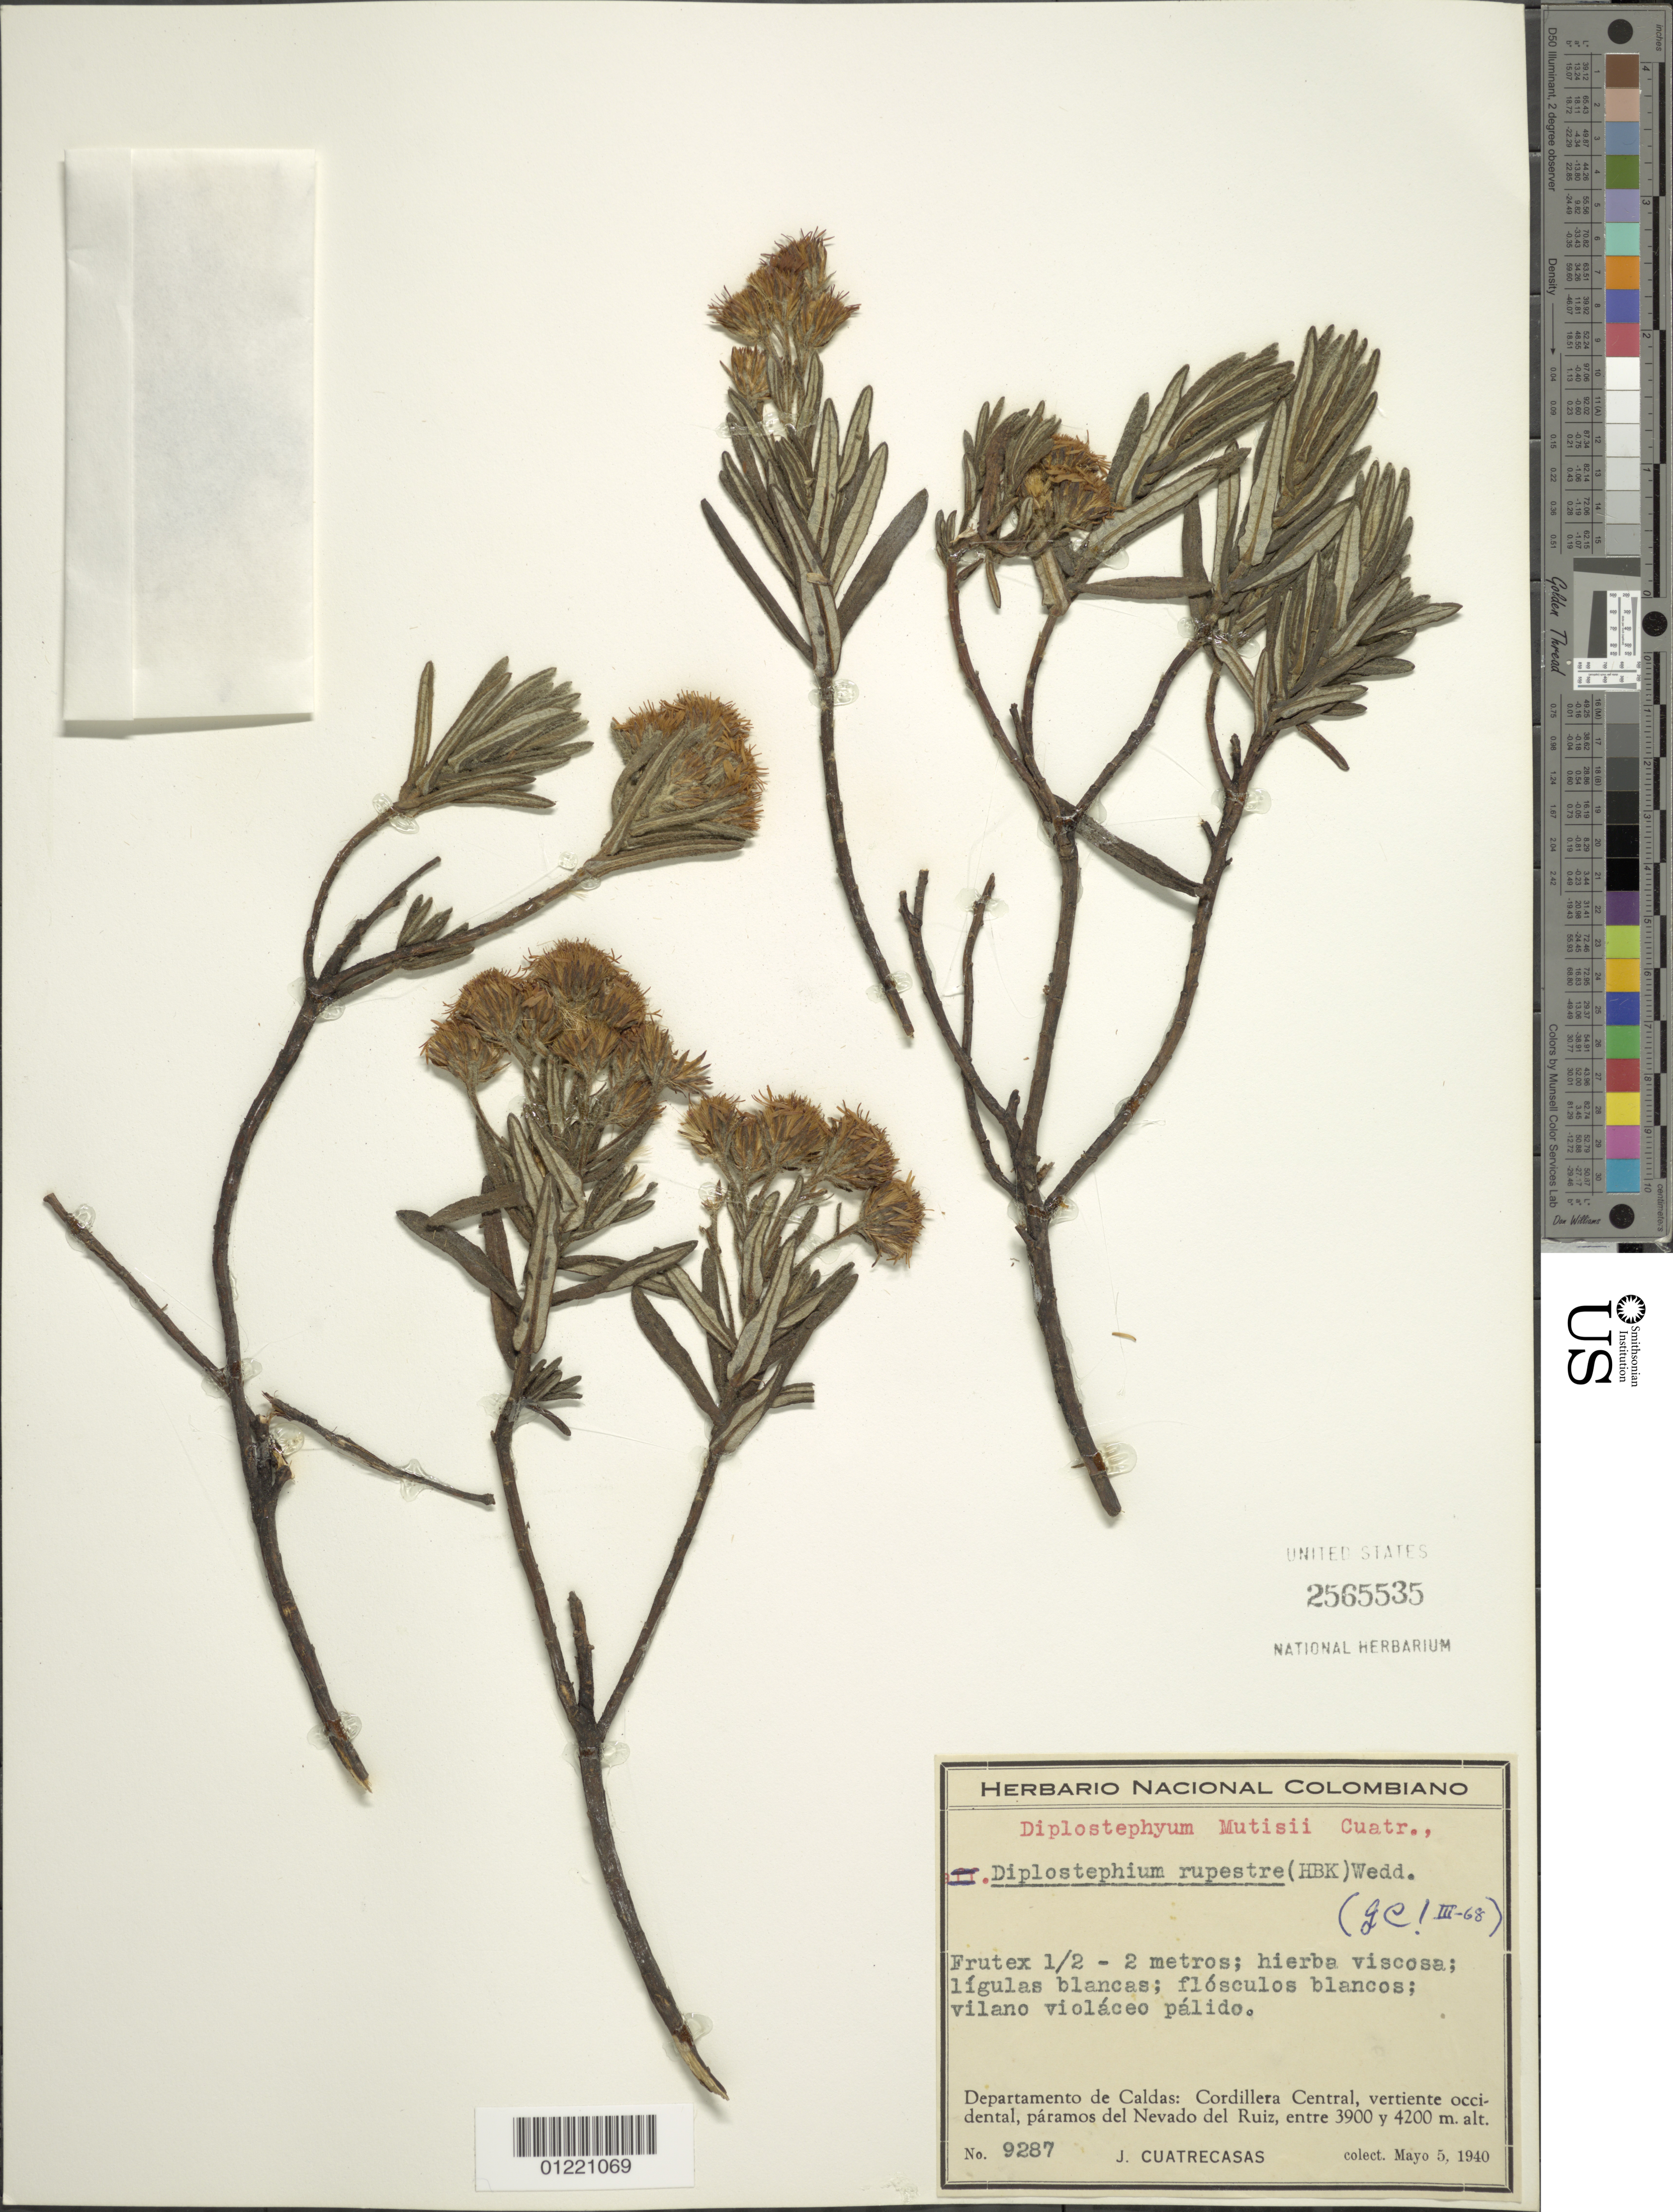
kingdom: Plantae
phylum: Tracheophyta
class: Magnoliopsida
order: Asterales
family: Asteraceae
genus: Diplostephium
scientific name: Diplostephium rupestre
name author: (Kunth) Wedd.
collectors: J. Cuatrecasas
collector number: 9287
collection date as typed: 5-May-40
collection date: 1940-05-05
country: Colombia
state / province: Caldas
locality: Cordillera Central, vertiente occidental, páramos del Nevado del Ruiz.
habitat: paramo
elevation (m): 3900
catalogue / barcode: US 2565535